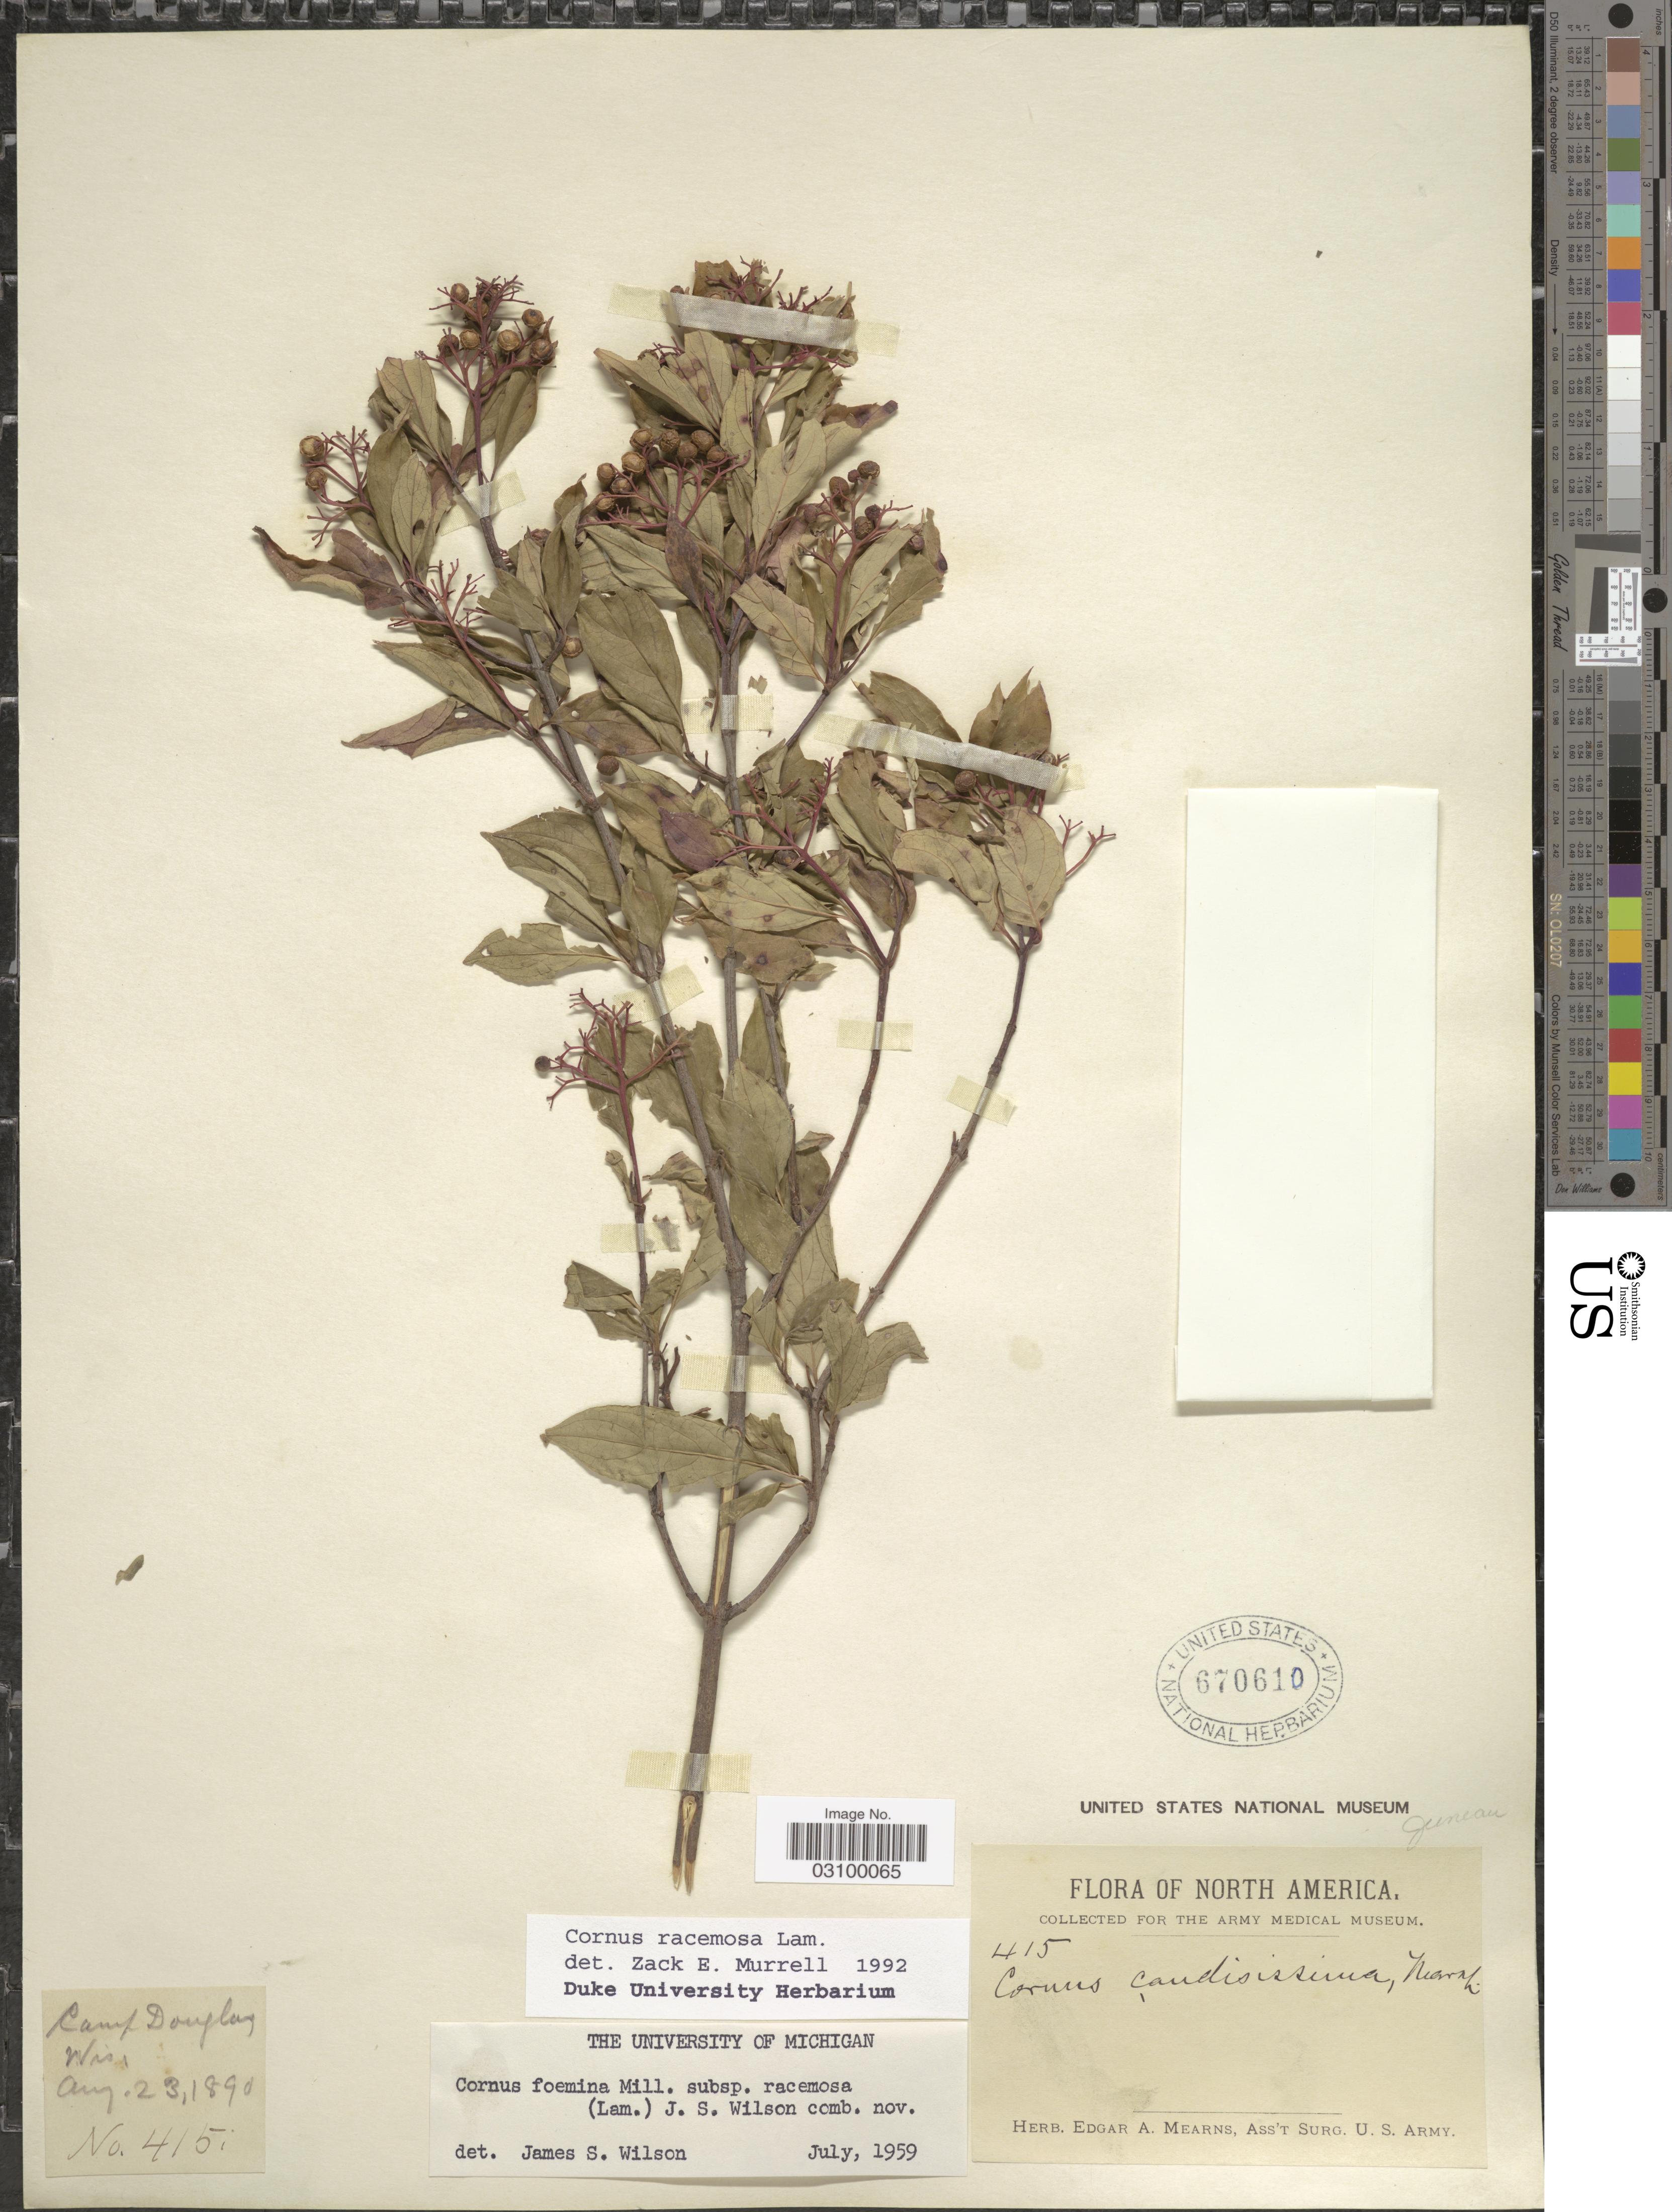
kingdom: Plantae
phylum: Tracheophyta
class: Magnoliopsida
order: Cornales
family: Cornaceae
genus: Cornus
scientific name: Cornus racemosa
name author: Lam.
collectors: ex herb. Edgar A. Mearns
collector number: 415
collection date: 1890-08-23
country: United States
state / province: Wisconsin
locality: Camp Douglas. North America. Juneau.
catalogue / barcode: US 670610